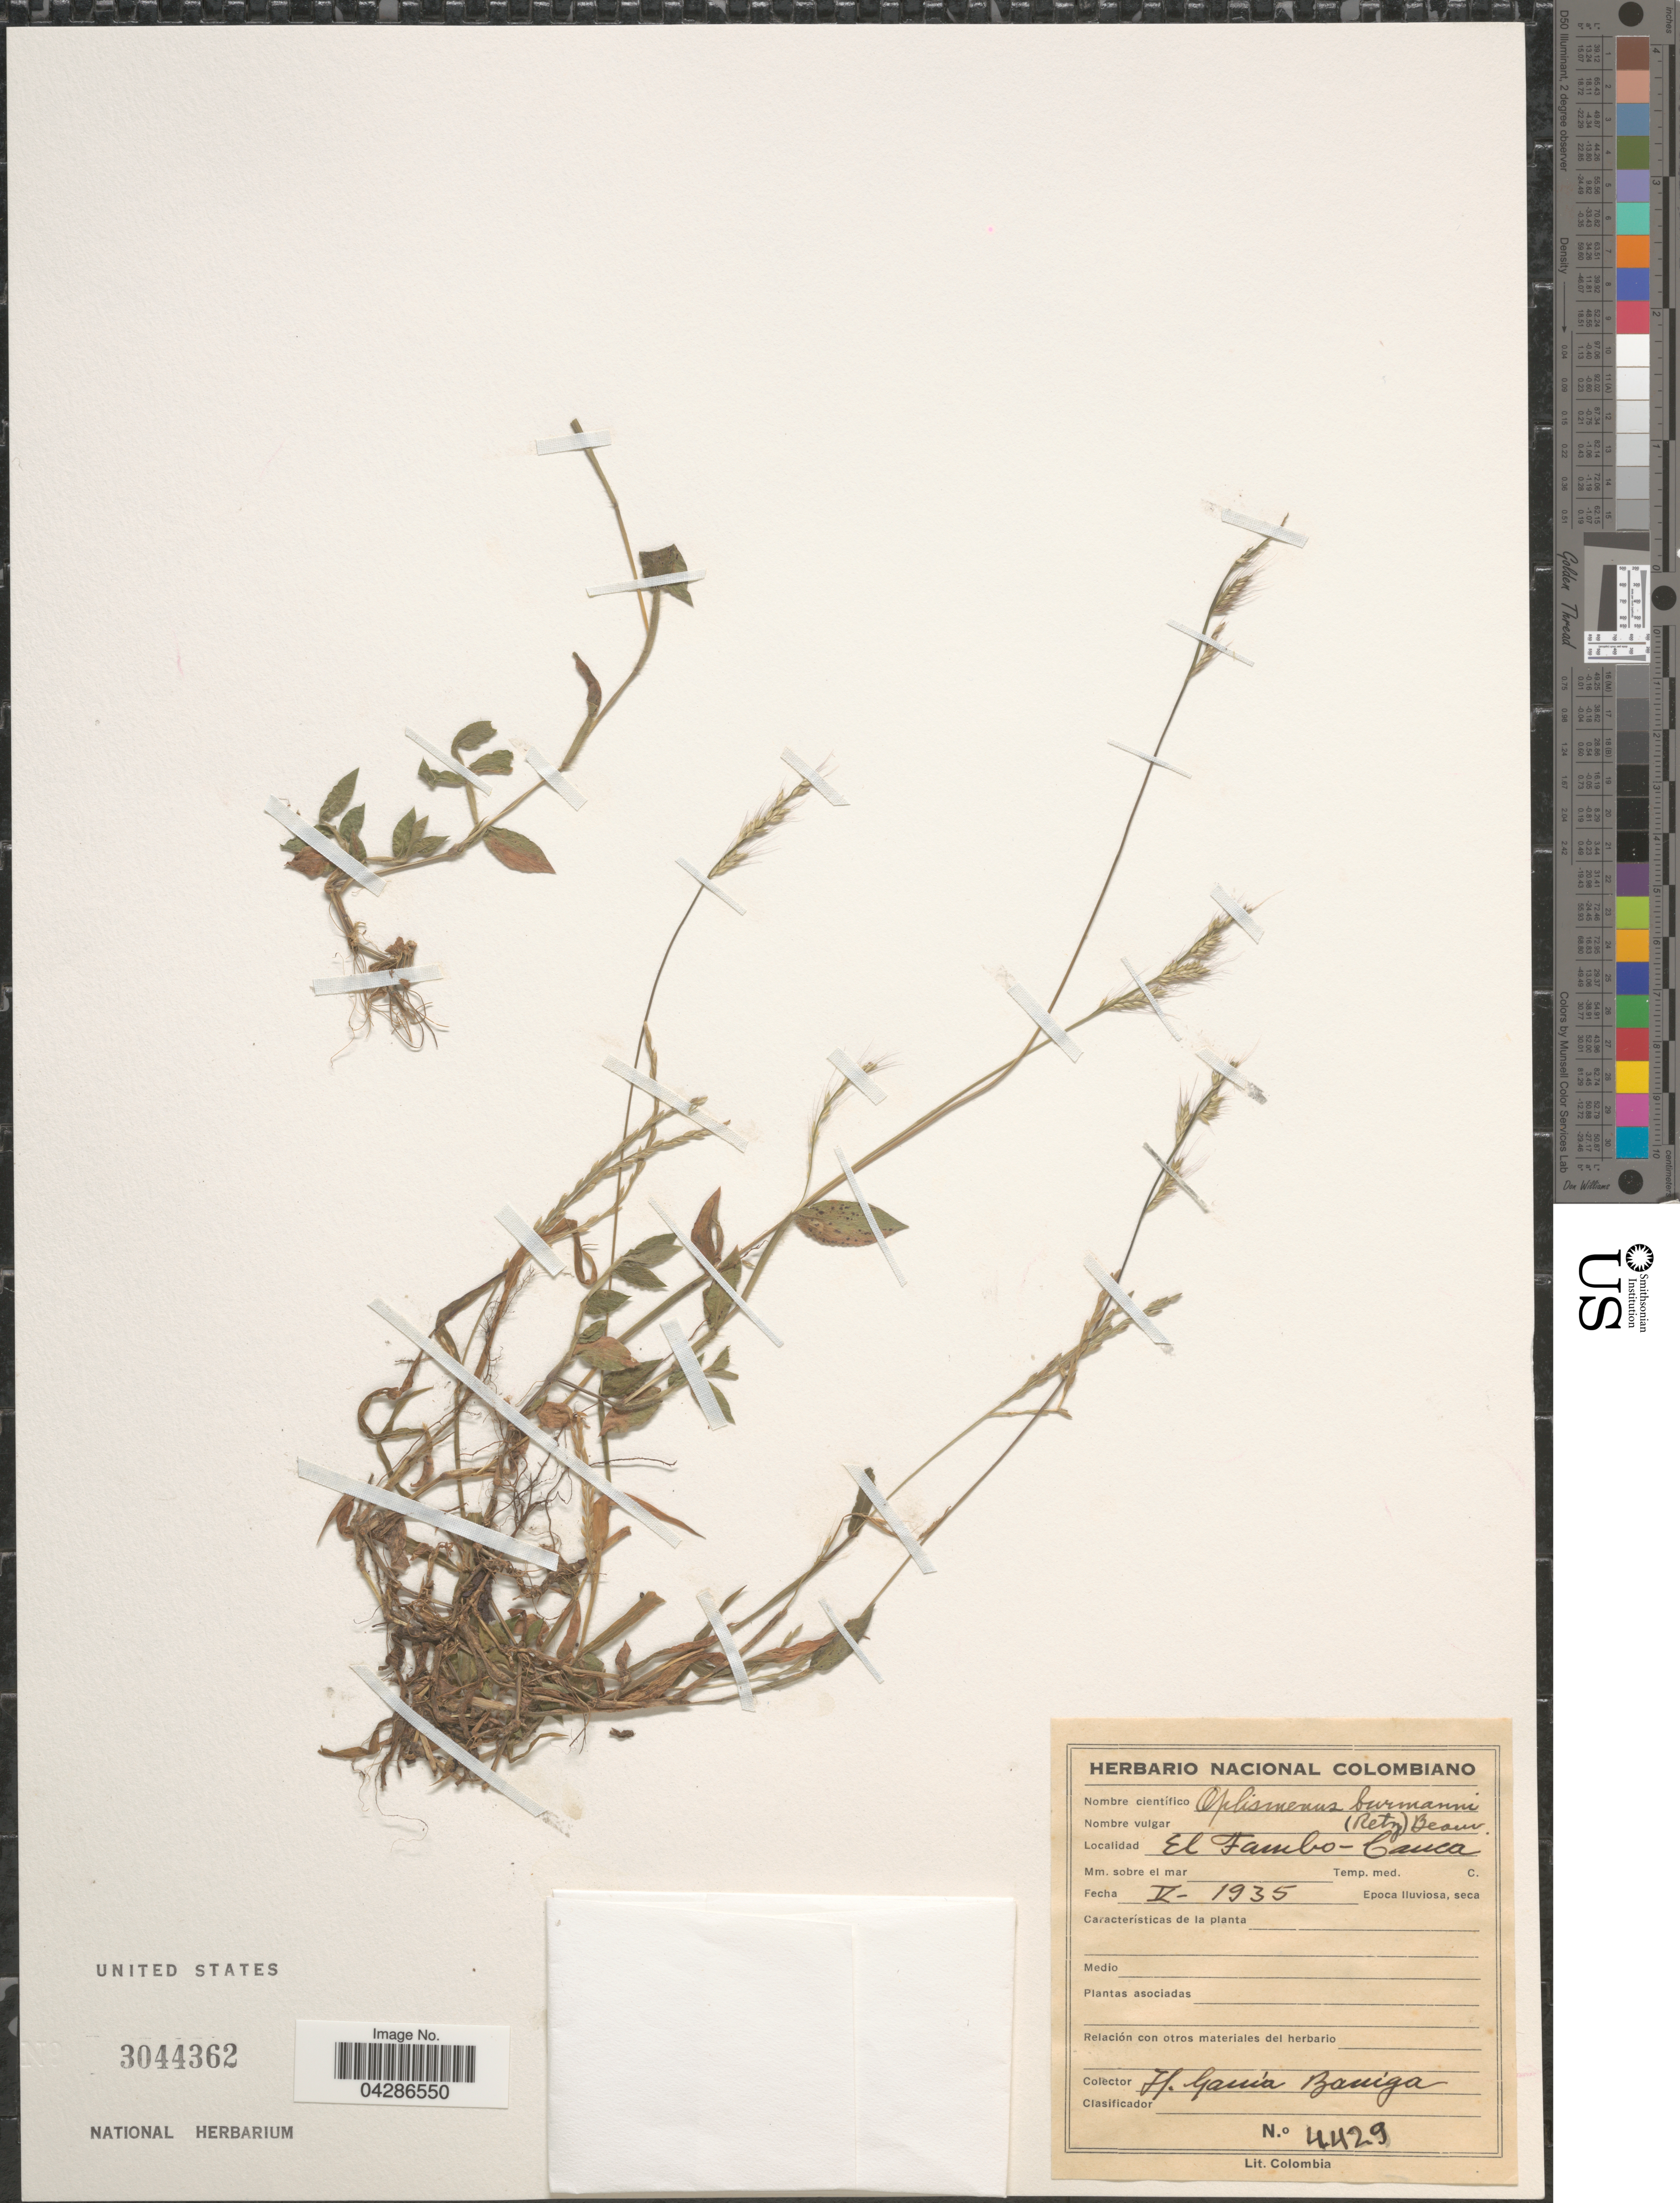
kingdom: Plantae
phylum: Tracheophyta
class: Liliopsida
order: Poales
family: Poaceae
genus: Oplismenus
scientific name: Oplismenus burmannii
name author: (Retz.) P. Beauv.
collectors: H. García Barriga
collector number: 4429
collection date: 1935-05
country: Colombia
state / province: Cauca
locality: El Fambo- Cauca.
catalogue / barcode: US 3044362